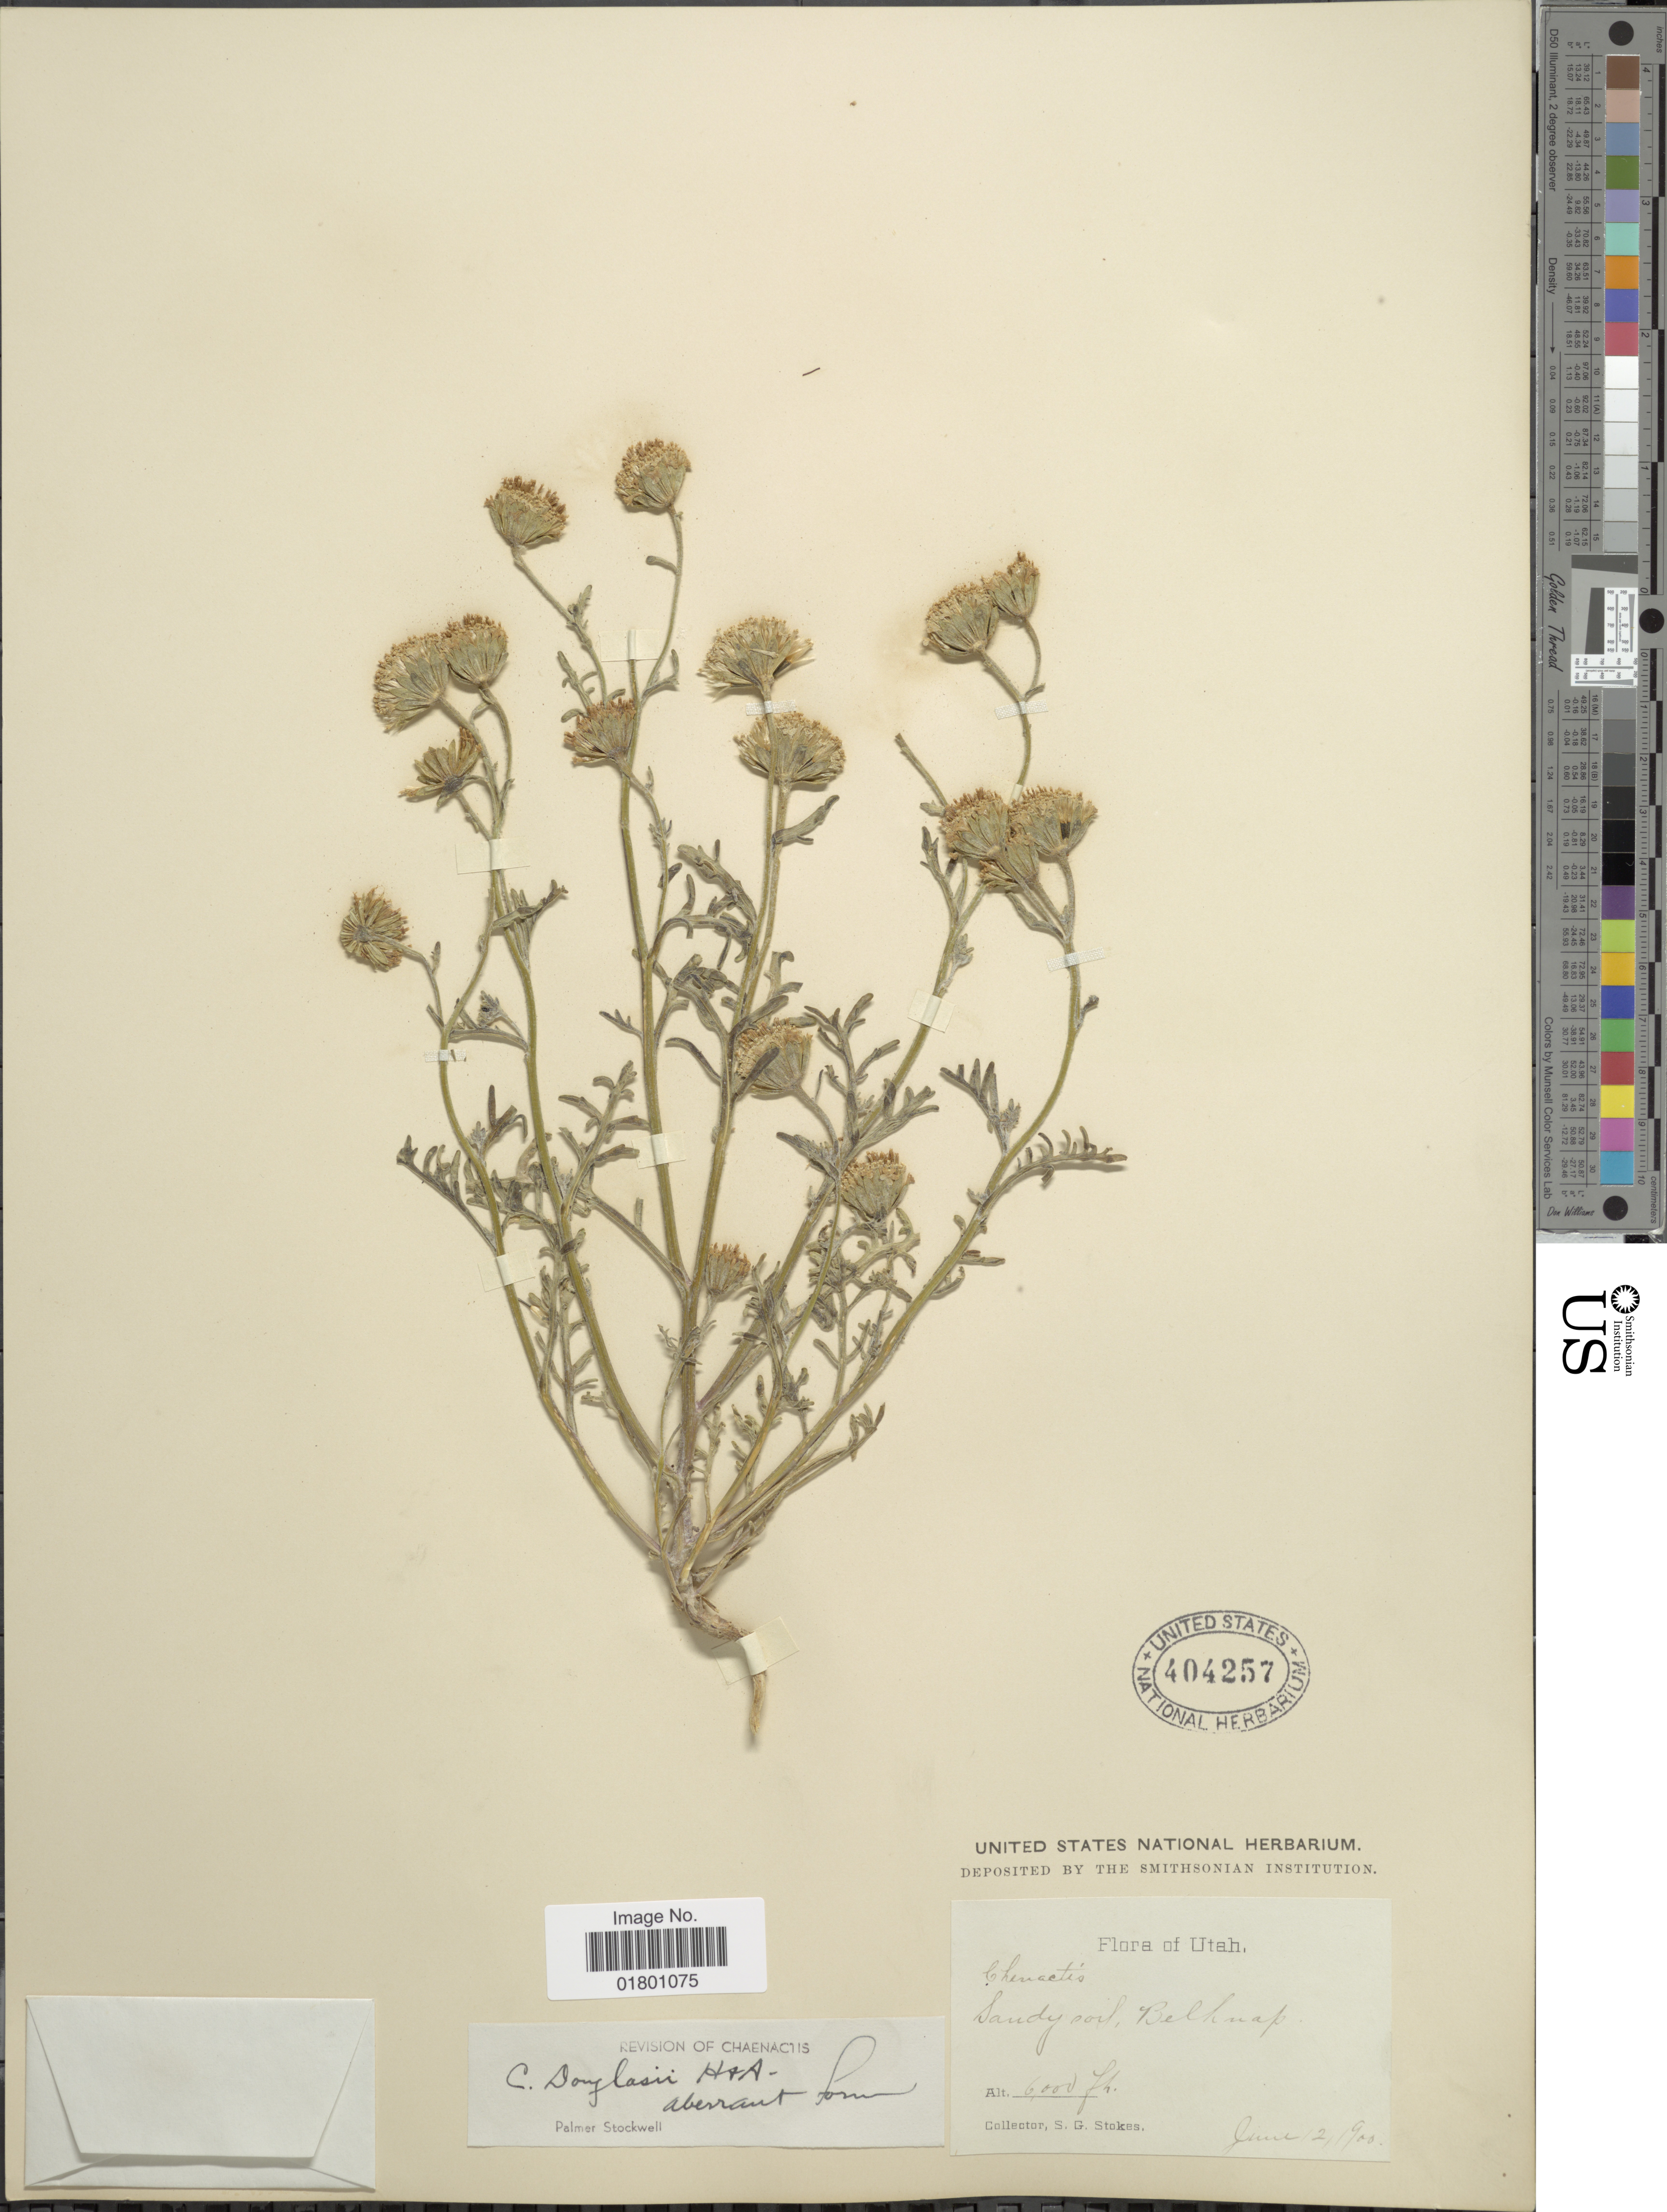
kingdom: Plantae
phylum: Tracheophyta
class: Magnoliopsida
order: Asterales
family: Asteraceae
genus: Chaenactis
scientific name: Chaenactis douglasii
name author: Hook. & Arn.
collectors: S. G. Stokes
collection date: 1900-06-12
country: United States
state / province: Utah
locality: Sandy soil, Belhuap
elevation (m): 1829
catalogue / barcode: US 404257